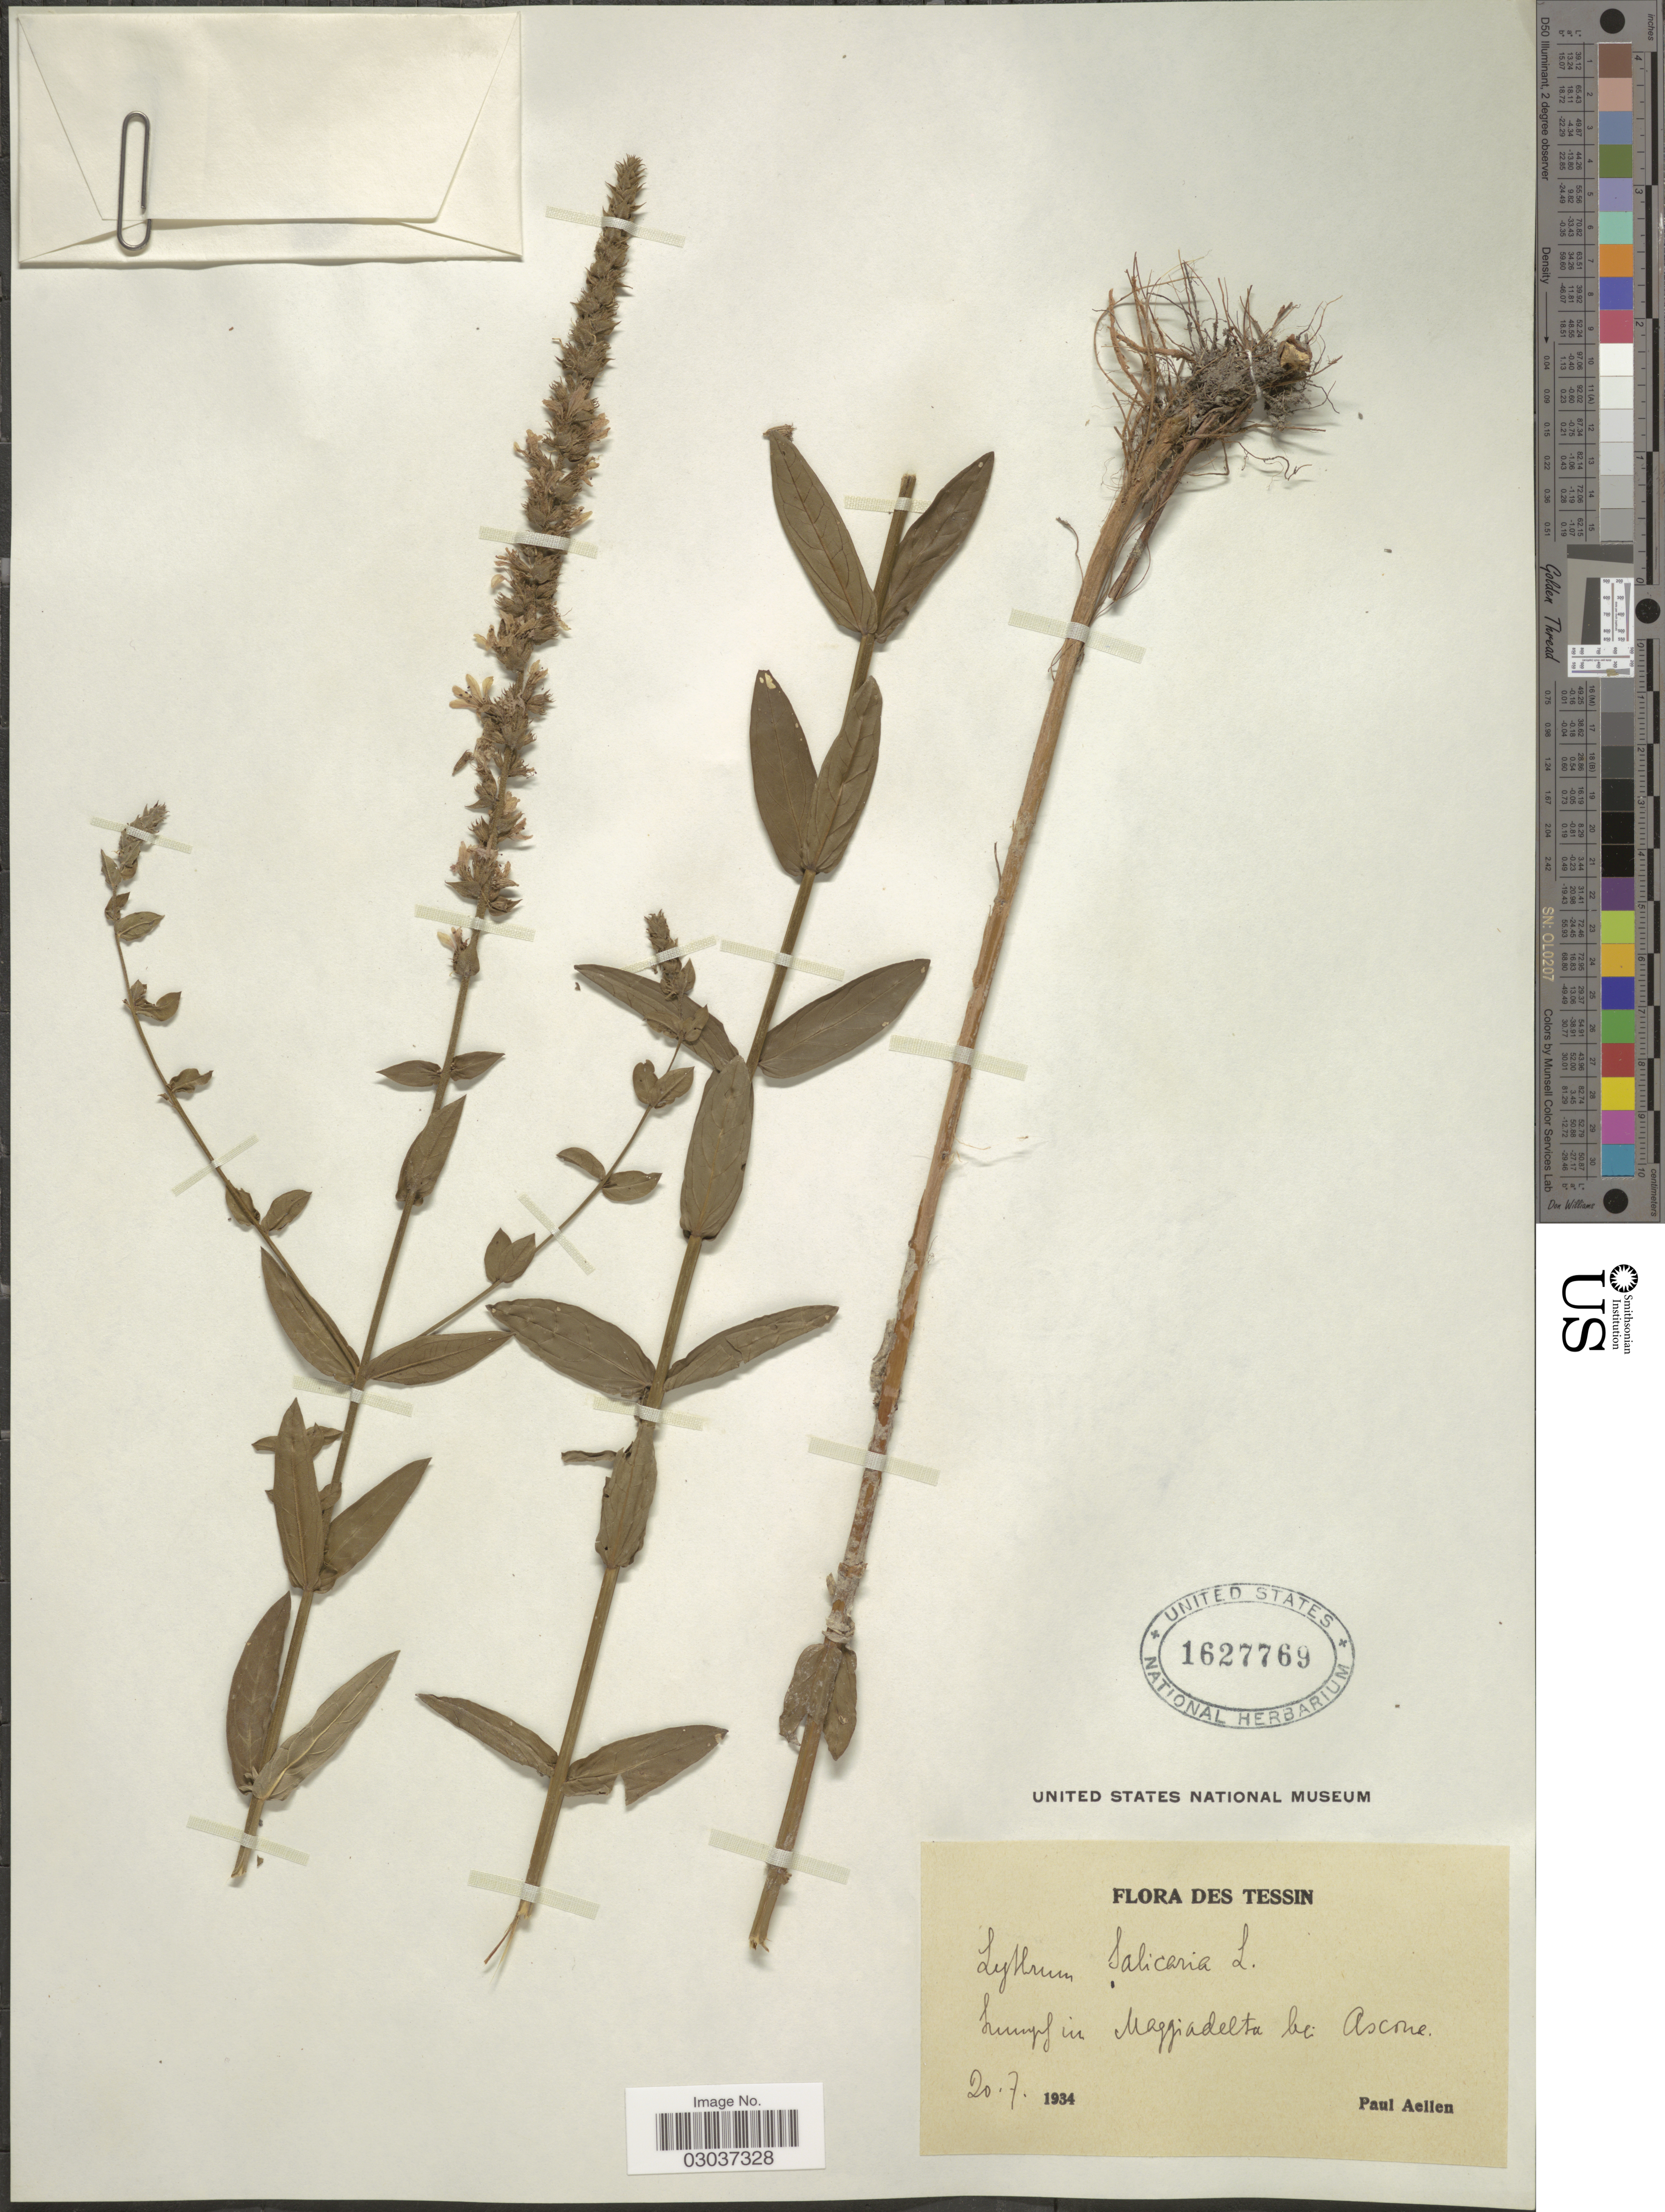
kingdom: Plantae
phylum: Tracheophyta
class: Magnoliopsida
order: Myrtales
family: Lythraceae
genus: Lythrum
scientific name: Lythrum salicaria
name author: L.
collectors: P. Aellen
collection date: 1934-07-20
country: Switzerland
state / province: Ticino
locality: Tessin. Sumpf in Maggiadelta bei Ascona.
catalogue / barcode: US 1627769